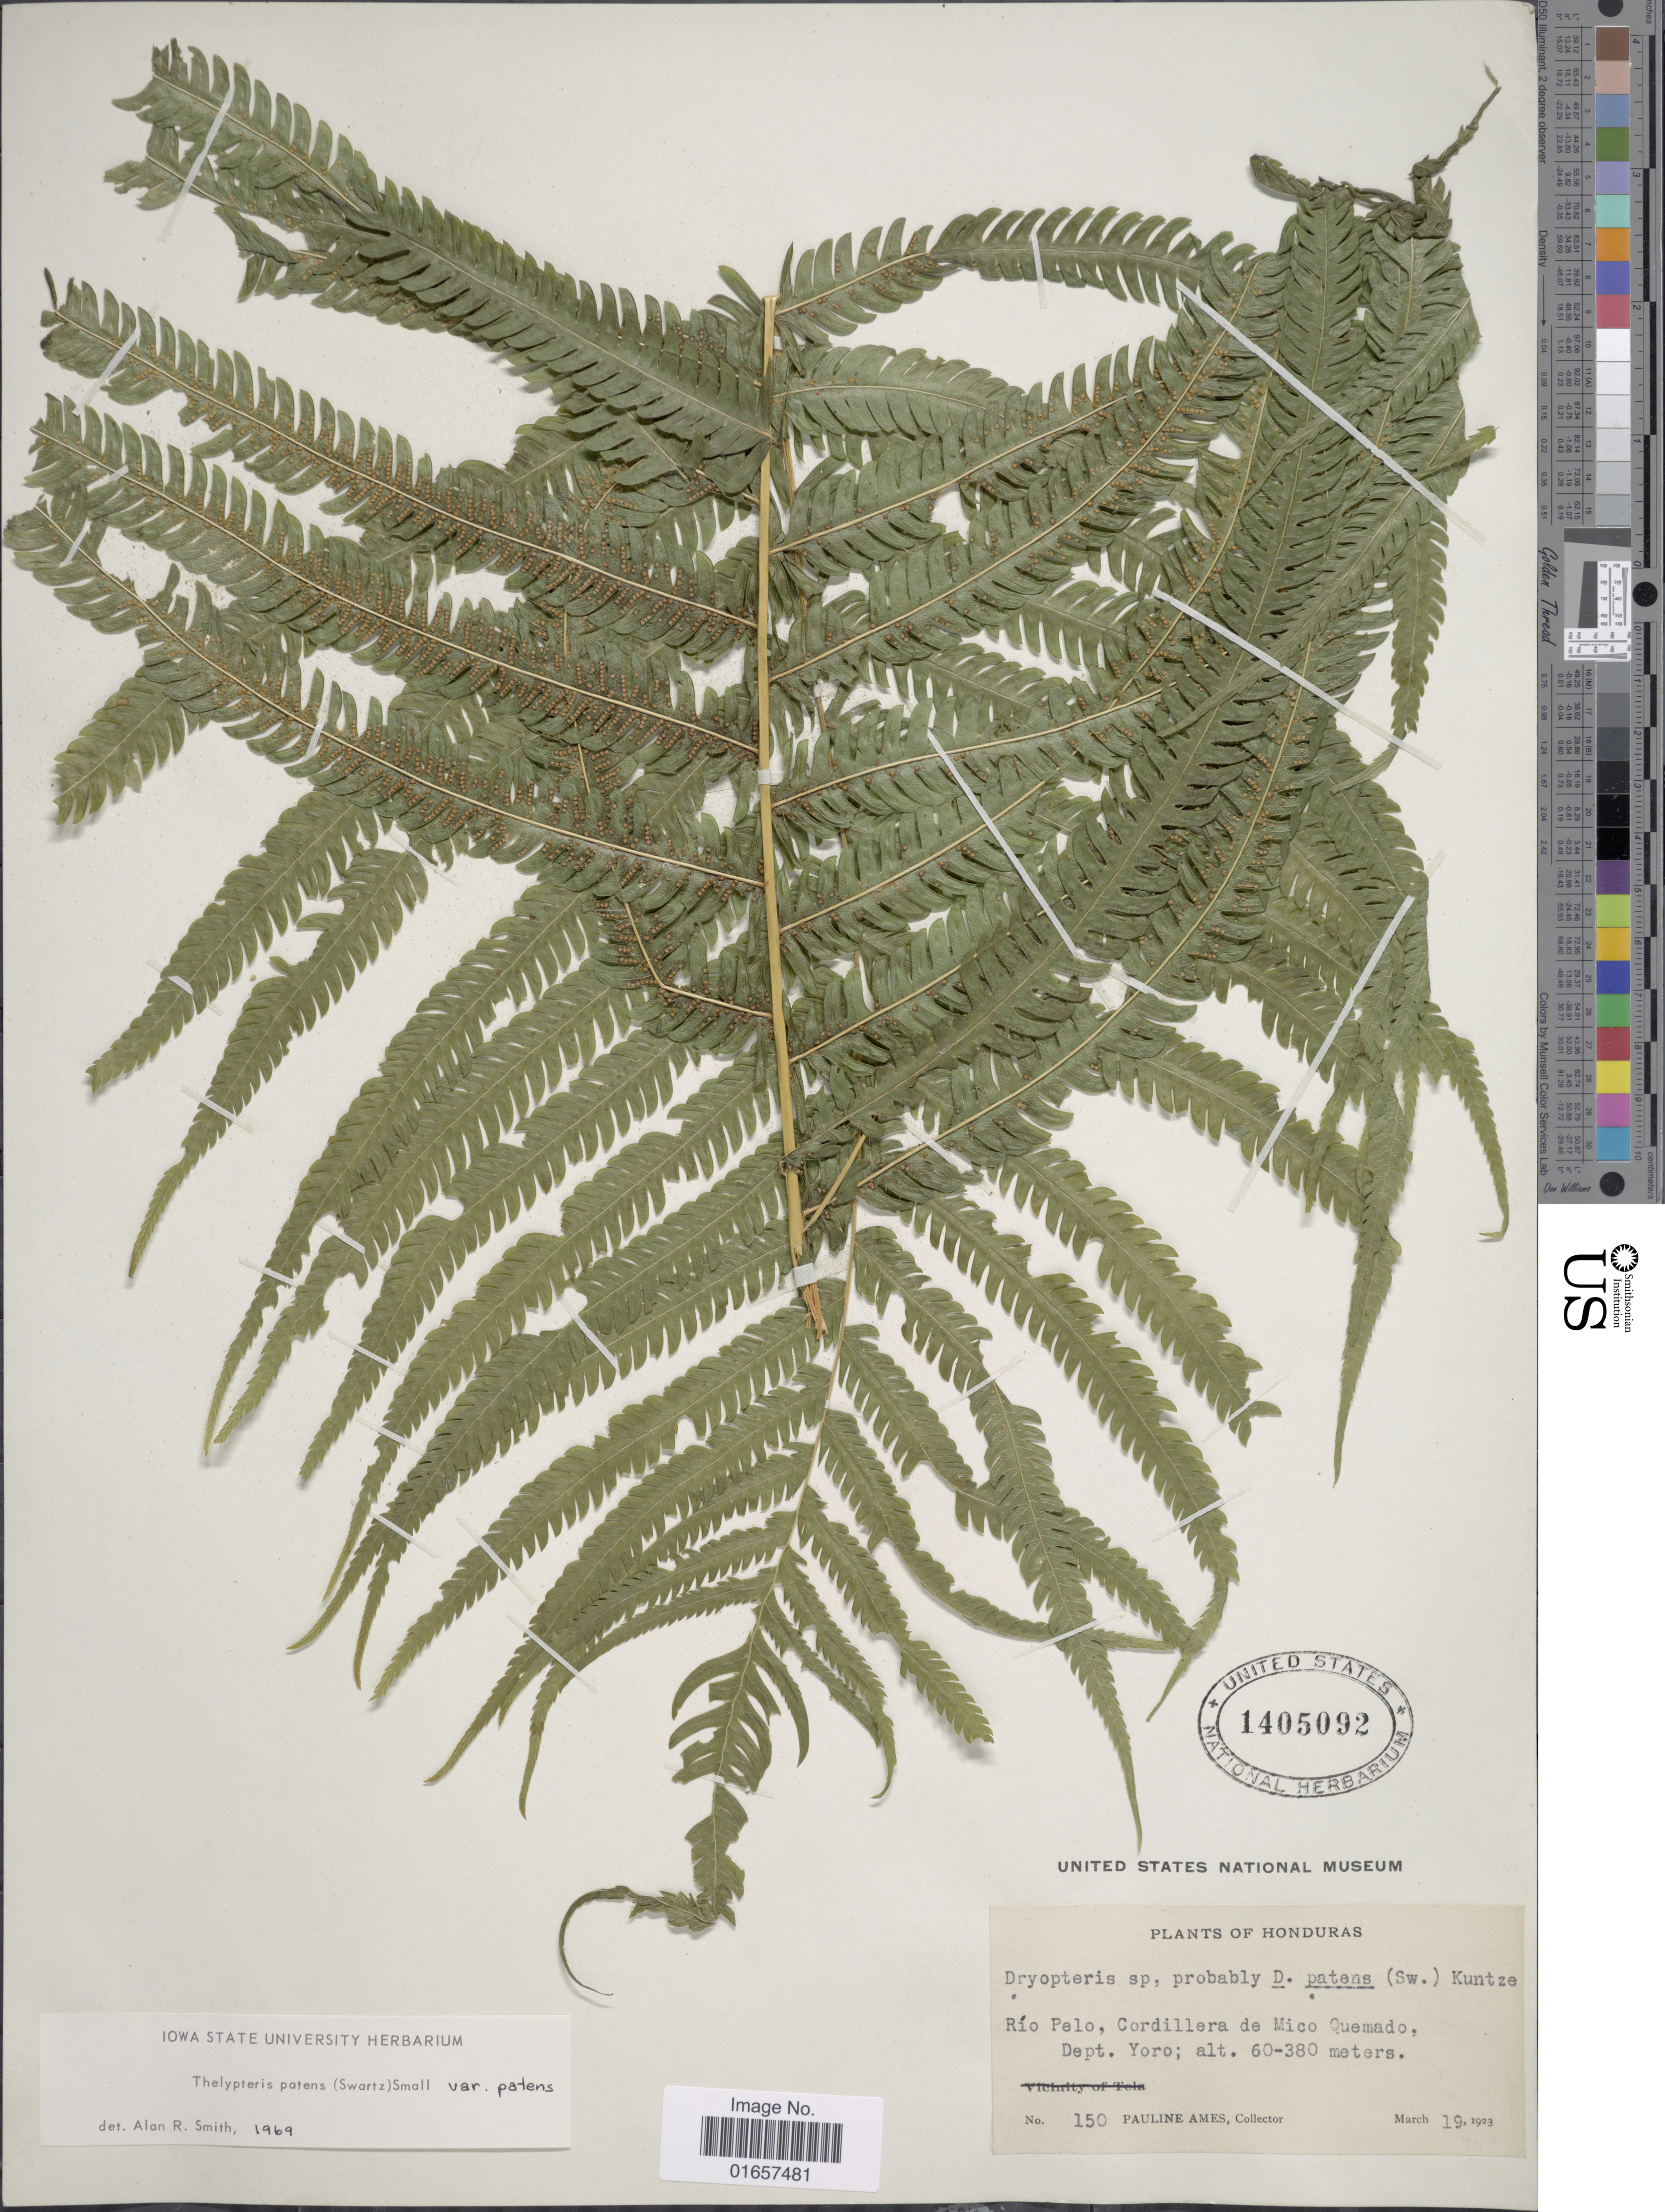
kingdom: Plantae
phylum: Tracheophyta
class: Polypodiopsida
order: Polypodiales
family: Thelypteridaceae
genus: Christella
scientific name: Christella patens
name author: (Sw.) Holttum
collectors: P. Ames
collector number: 150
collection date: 1923-03-19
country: Honduras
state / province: Yoro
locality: Honduras, Río Pelo, Cordillera de Mico Quemado, Dept. Yoro.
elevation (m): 60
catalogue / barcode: US 1405092